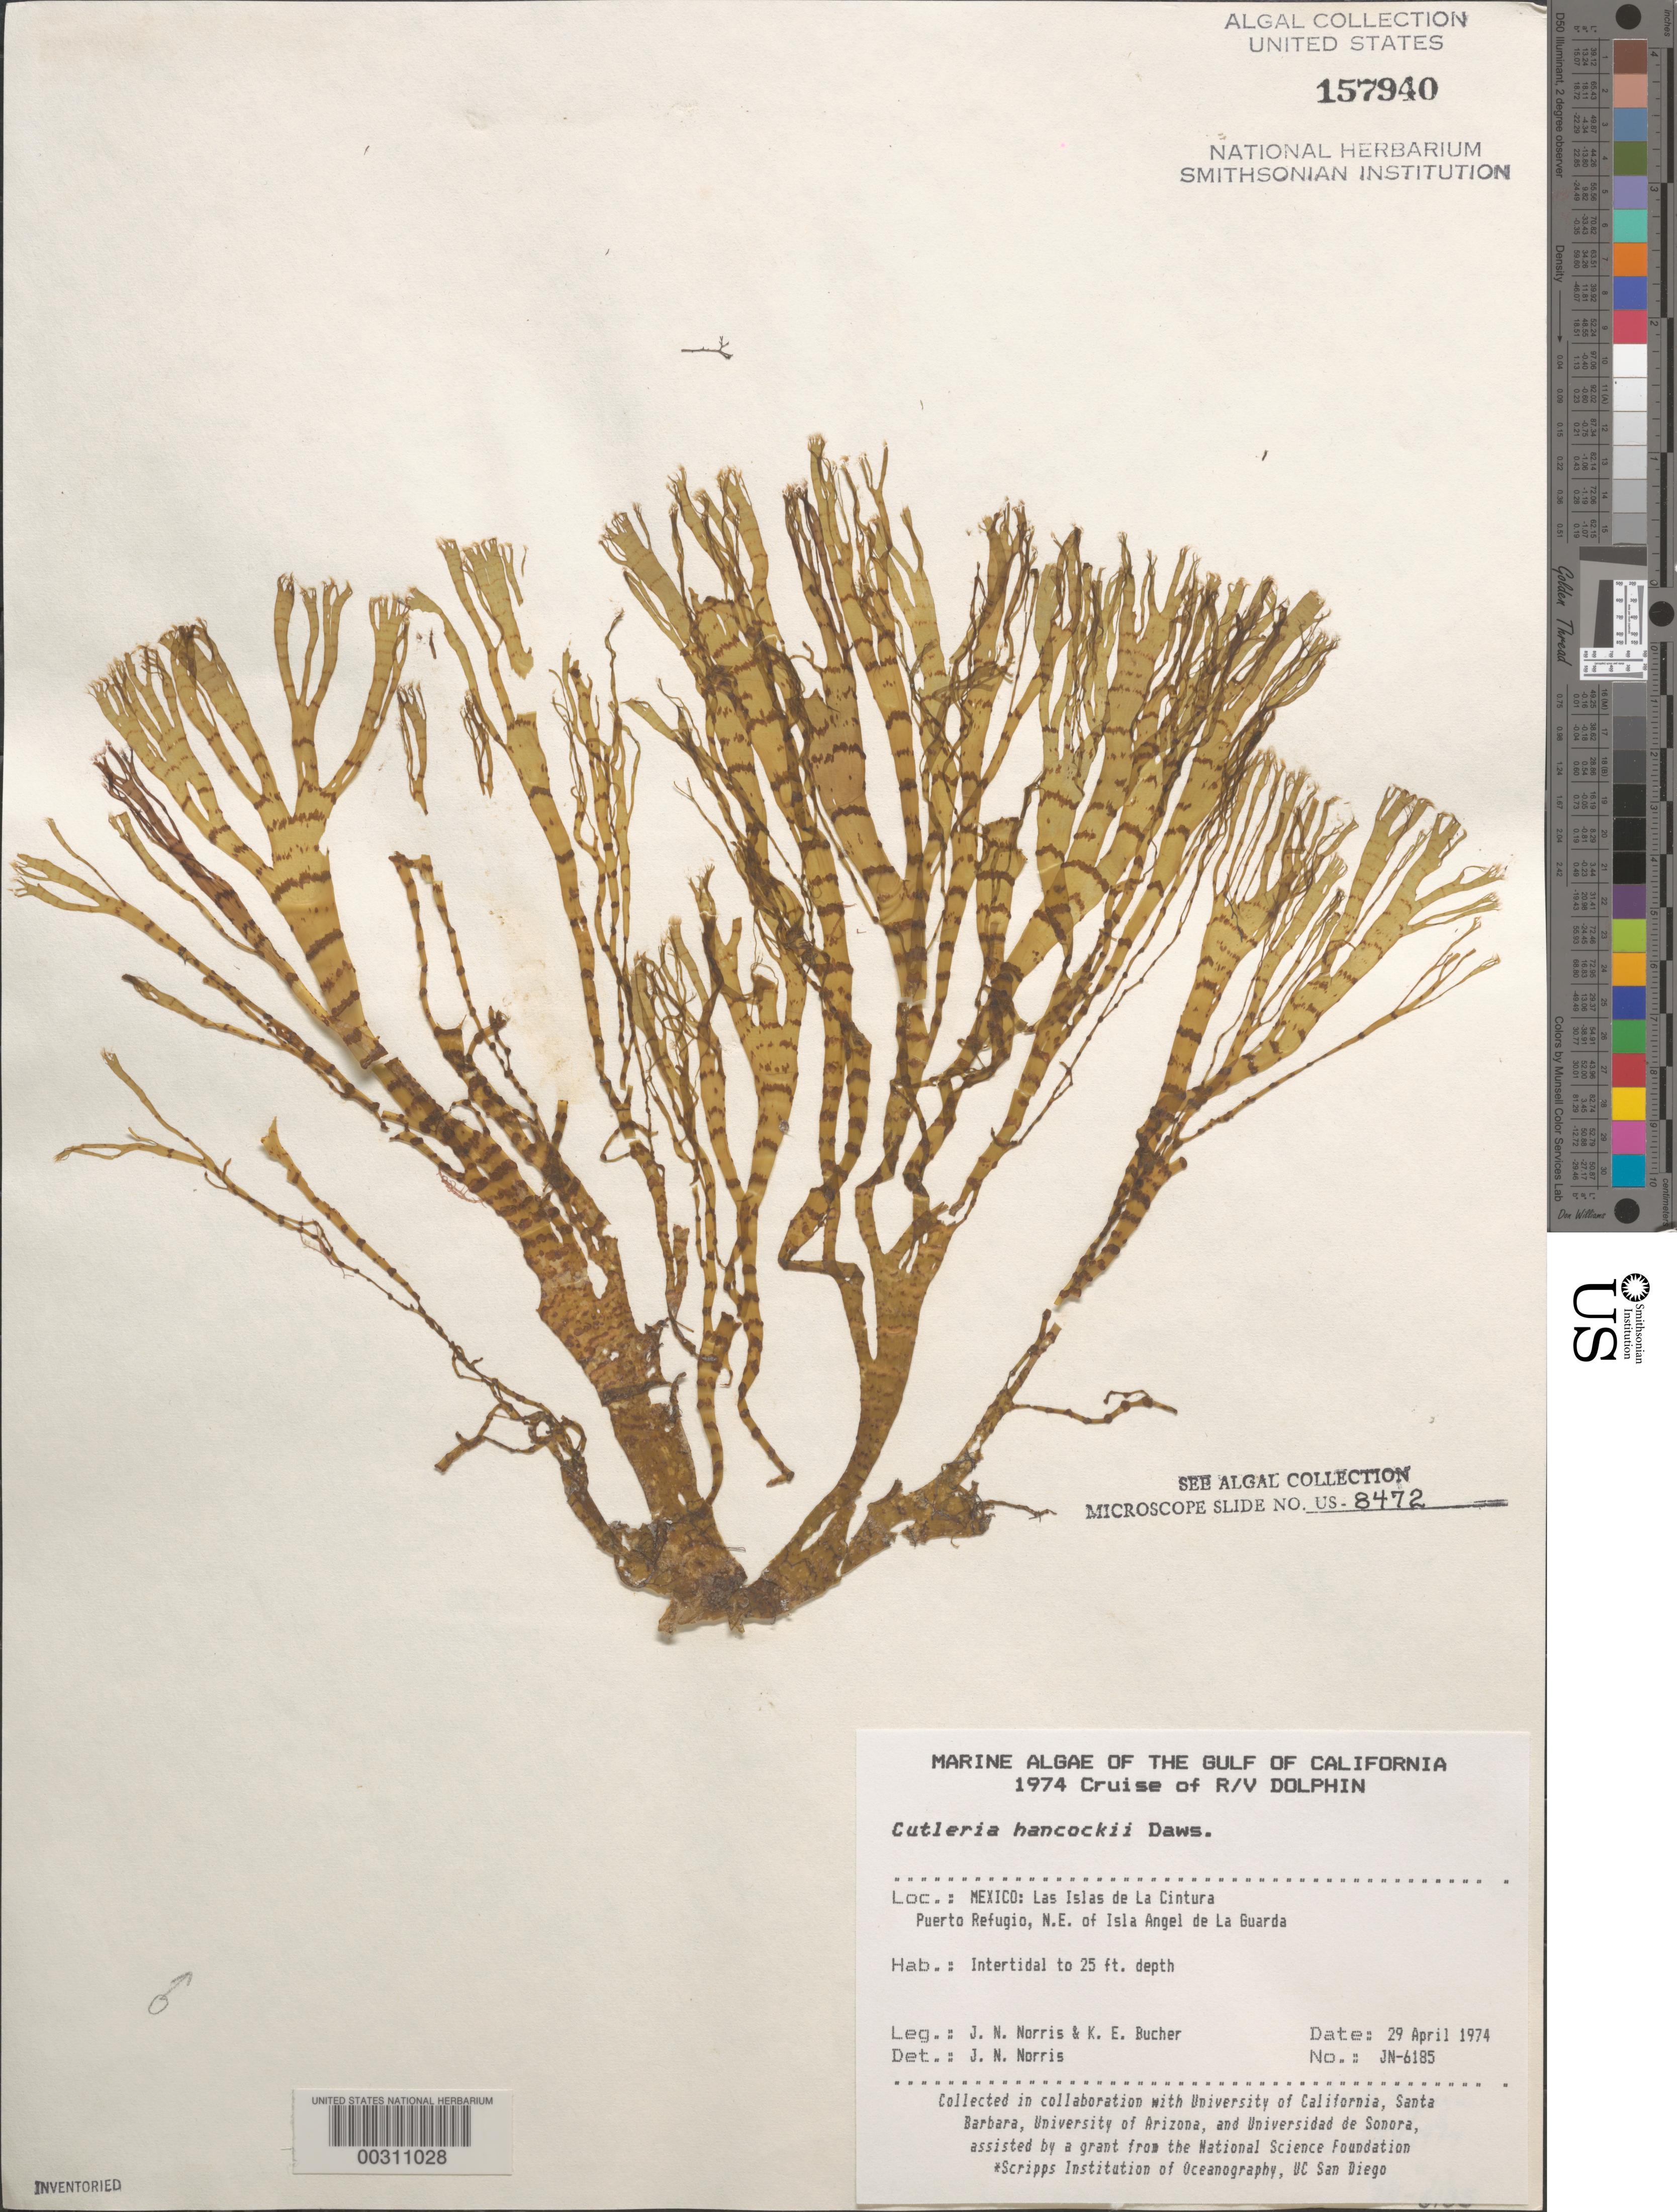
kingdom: Chromista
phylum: Ochrophyta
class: Phaeophyceae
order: Cutleriales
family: Cutleriaceae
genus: Cutleria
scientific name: Cutleria hancockii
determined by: Norris, James N.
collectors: J. N. Norris & K. E. Bucher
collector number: JN-6185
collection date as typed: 29 Apr 1974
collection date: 1974-04-29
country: Mexico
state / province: Baja California Norte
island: Las Islas de la Cintura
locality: Puerto Refugio, northeast of Isla Angel de la Guarda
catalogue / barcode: US 157940